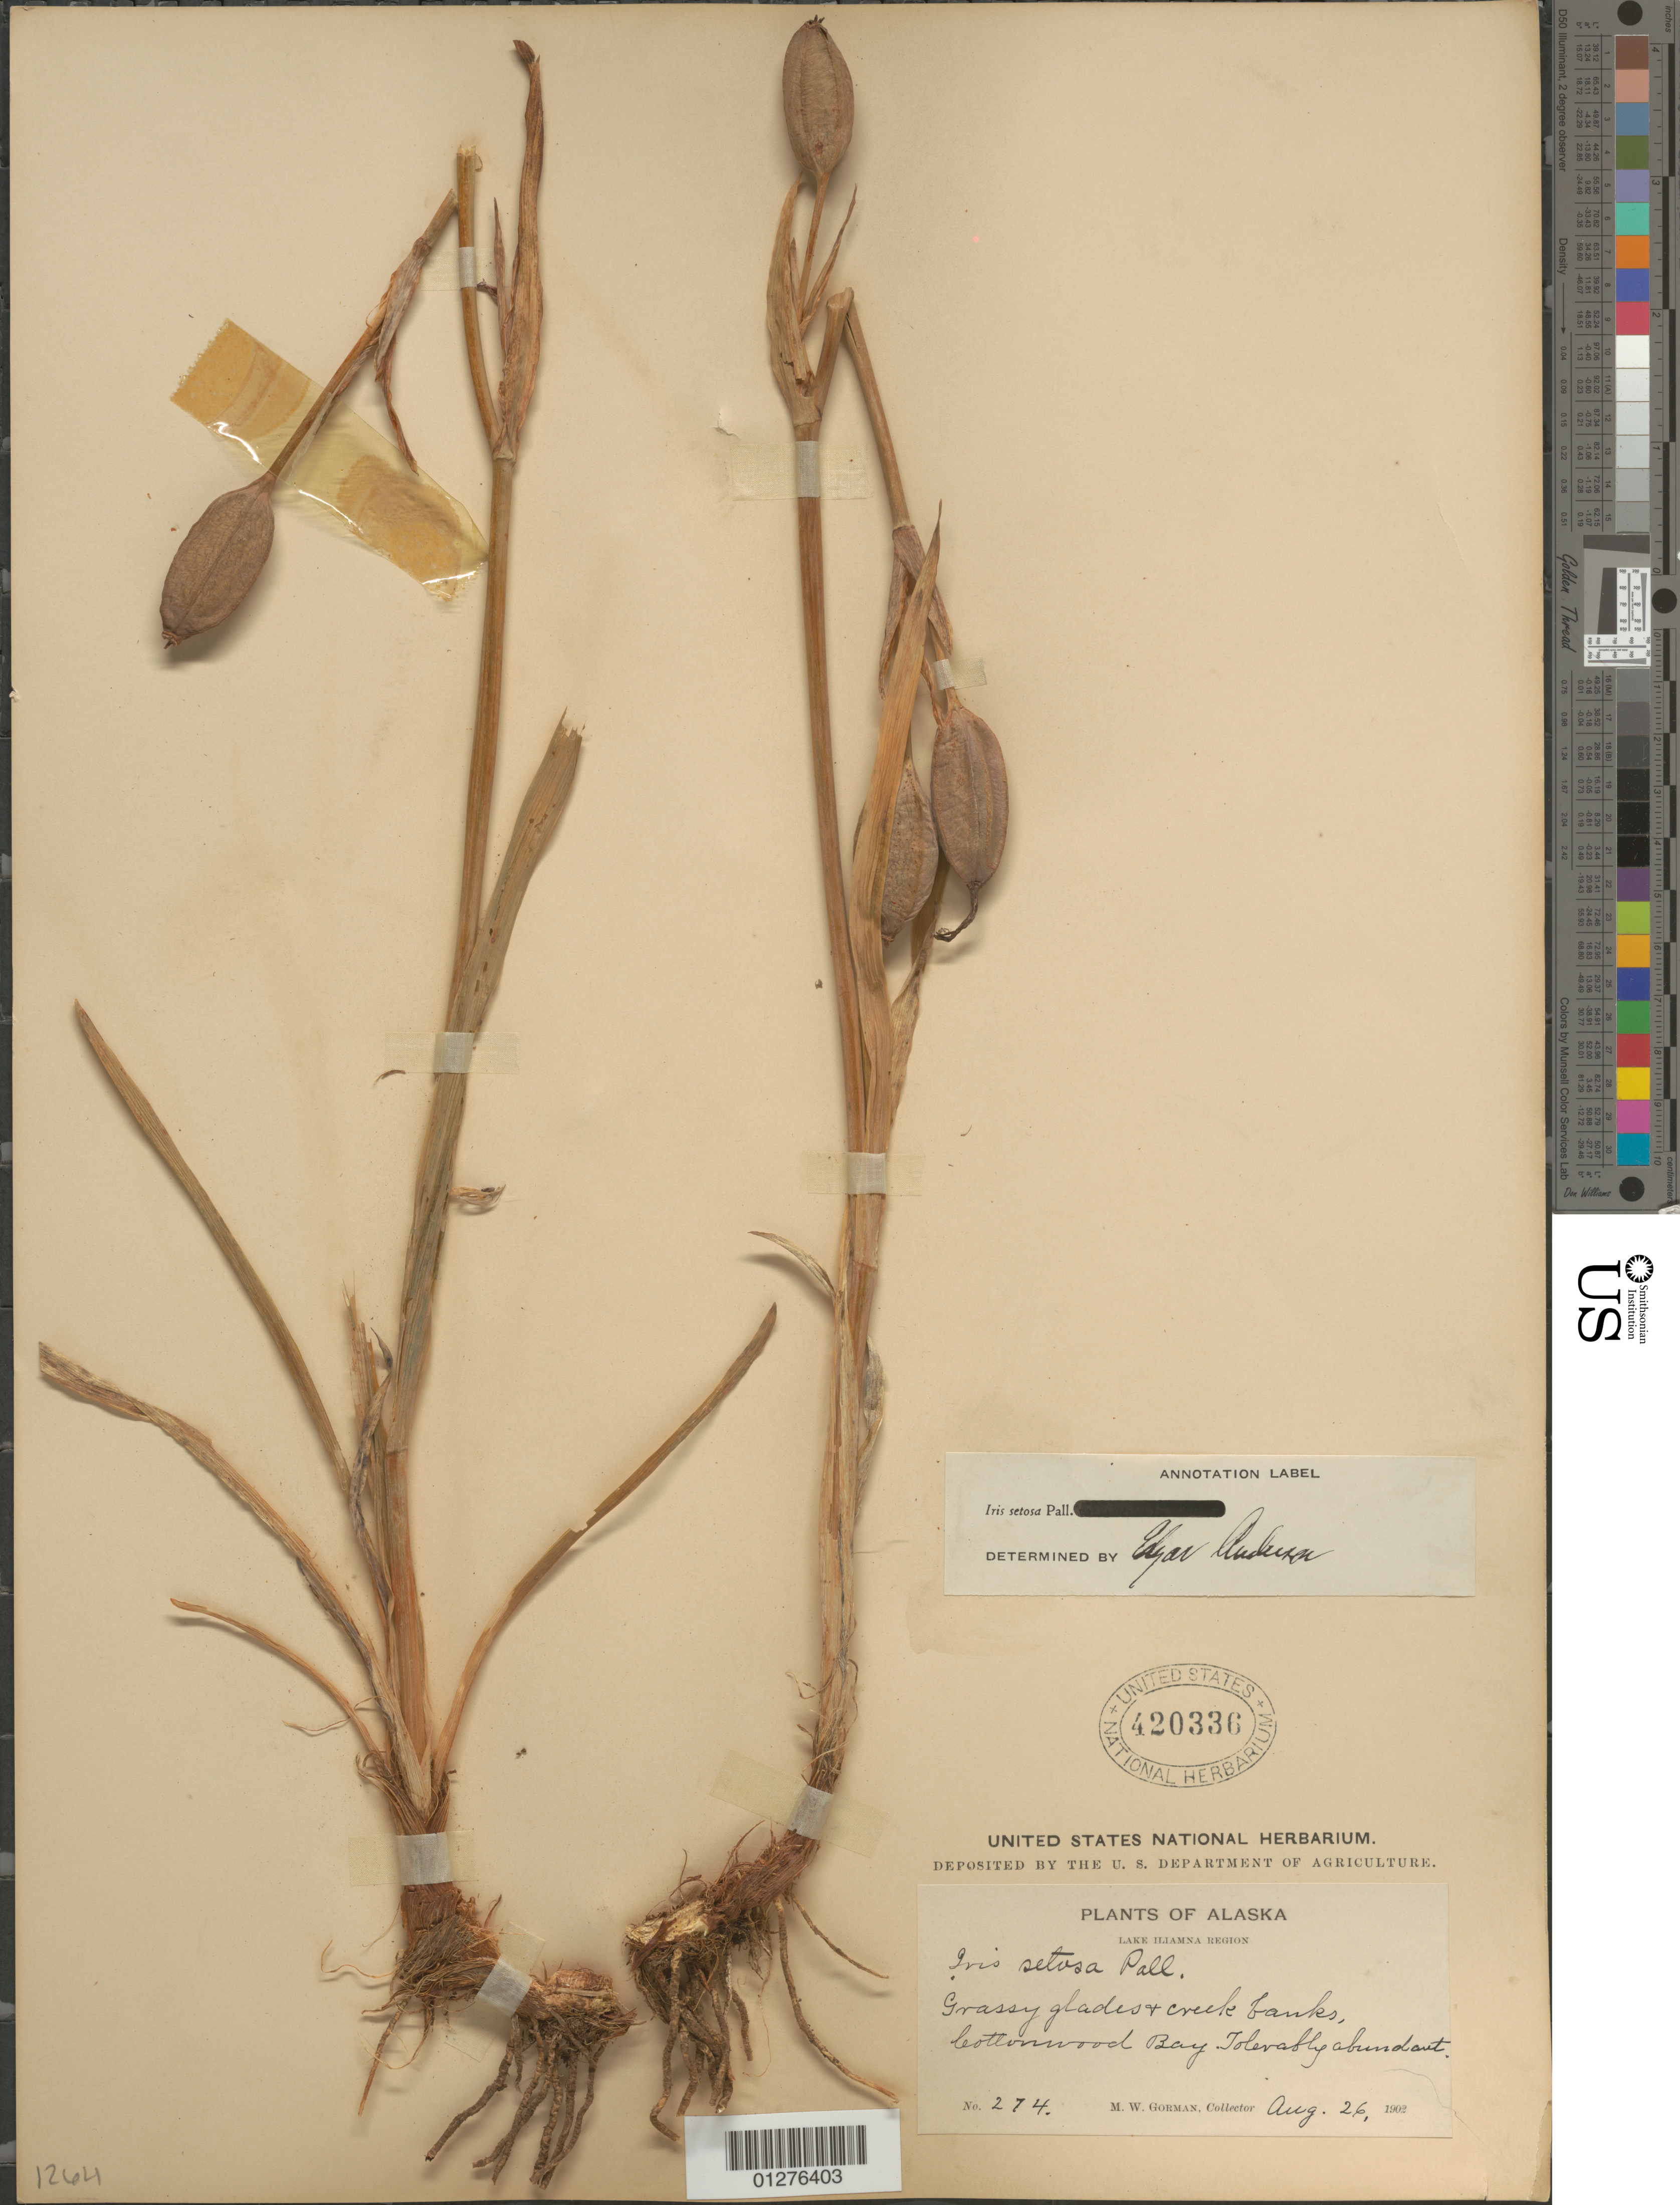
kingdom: Plantae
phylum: Tracheophyta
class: Liliopsida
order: Asparagales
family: Iridaceae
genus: Iris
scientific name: Iris setosa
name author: Pall. ex Link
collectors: M. W. Gorman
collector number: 274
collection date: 1902-08-26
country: United States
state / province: Alaska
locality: Cottonwood Bay.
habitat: Grassy glades + creek banks.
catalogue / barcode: US 420336